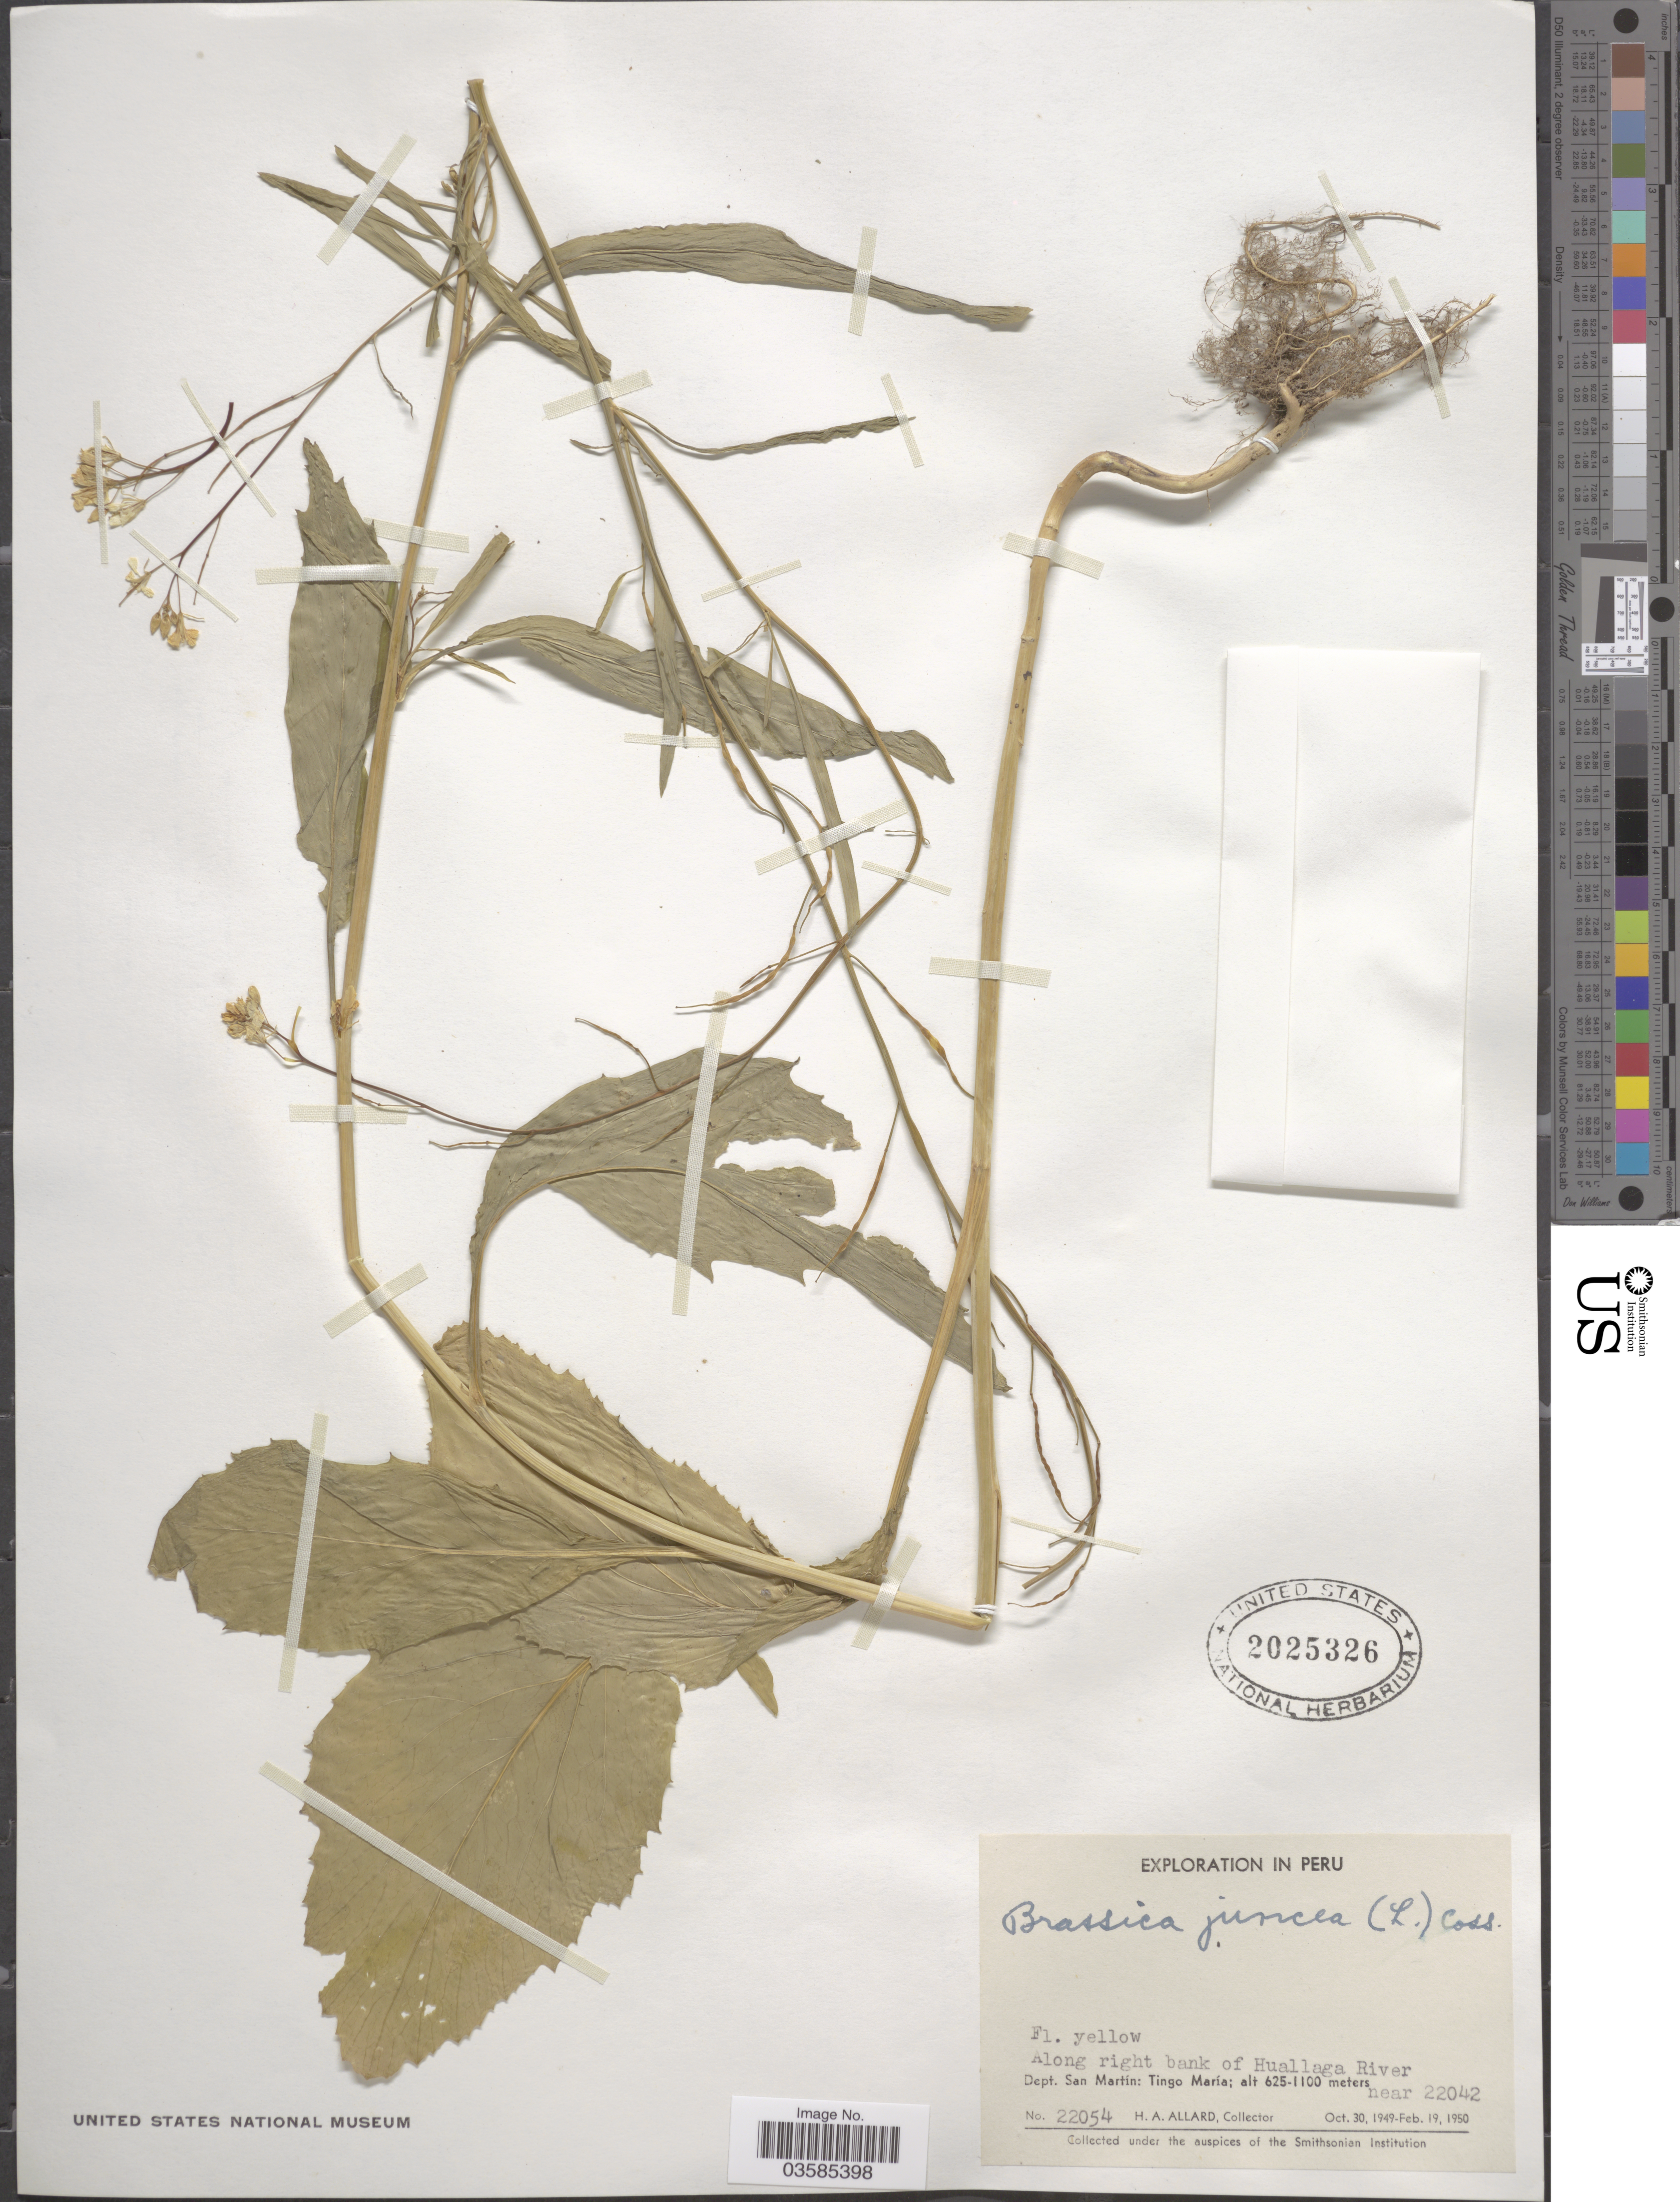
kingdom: Plantae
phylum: Tracheophyta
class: Magnoliopsida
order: Brassicales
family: Brassicaceae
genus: Brassica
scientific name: Brassica juncea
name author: (L.) Czern.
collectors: H. A. Allard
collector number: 22054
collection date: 1949-10-30/1950-02-19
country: Peru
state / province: San Martín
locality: Along right bank of Huallaga River, Dept. San Martin: Tingo Maria.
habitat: along bank of river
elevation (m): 625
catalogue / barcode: US 2025326